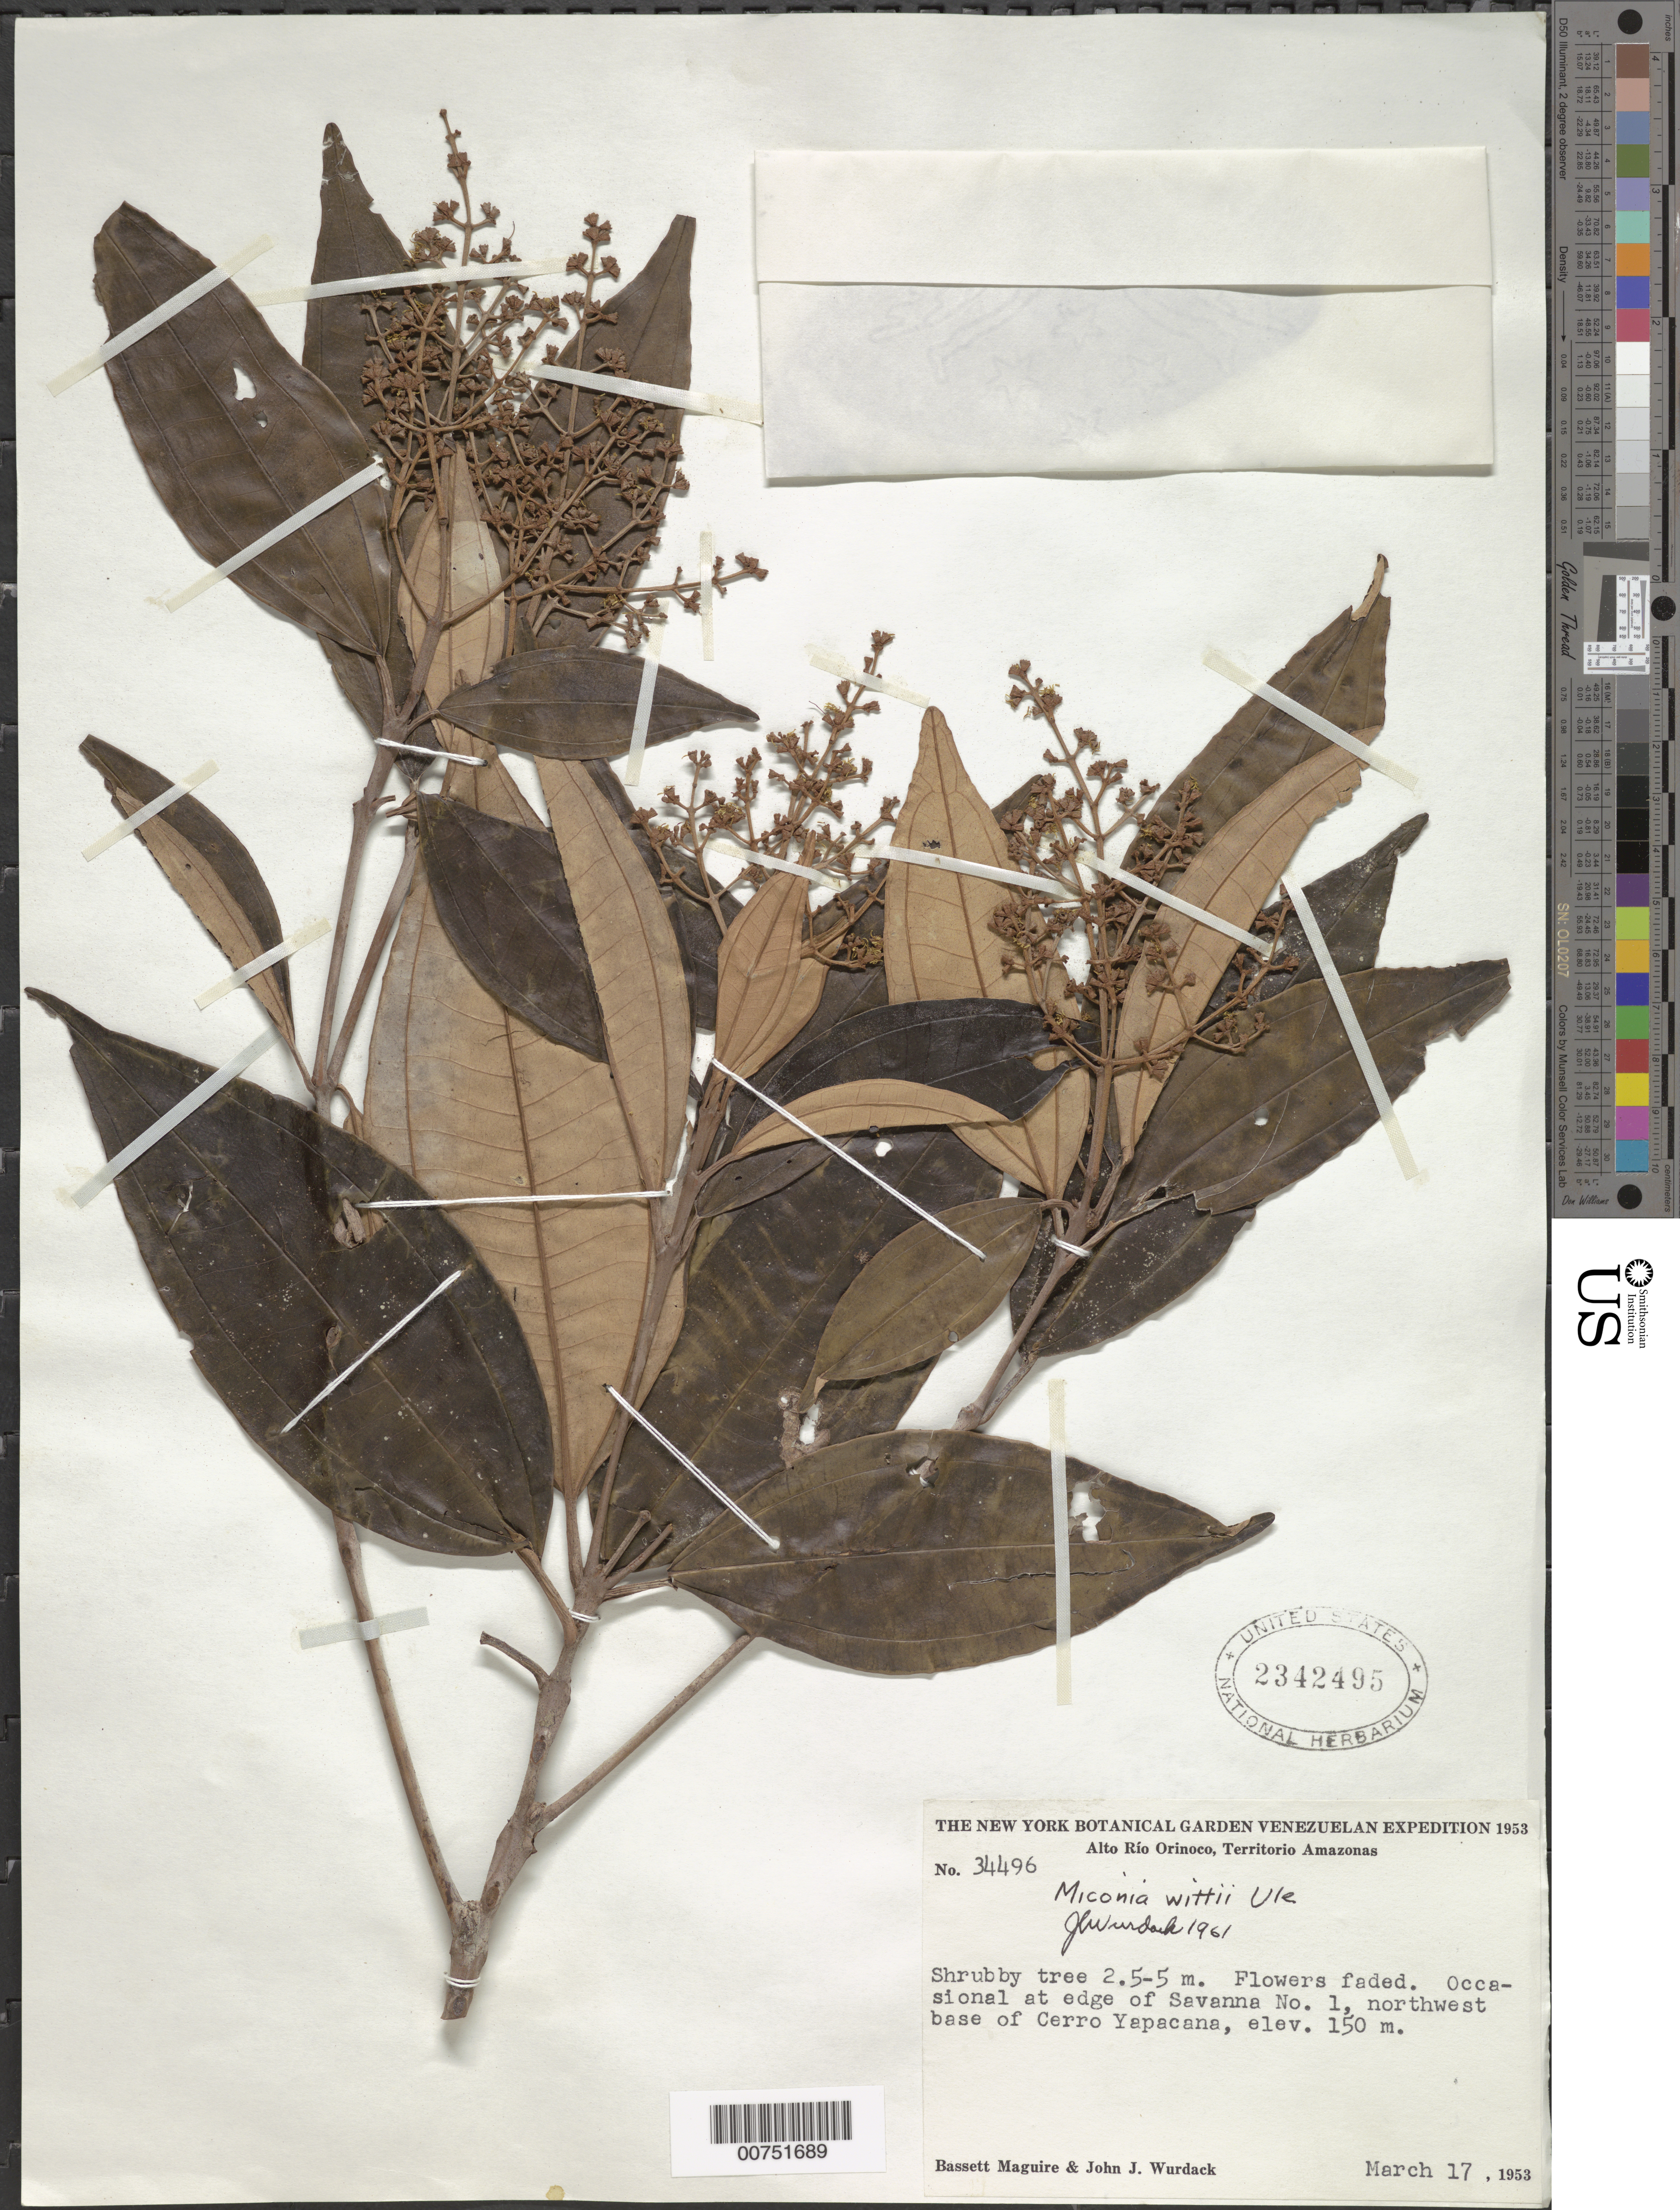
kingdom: Plantae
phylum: Tracheophyta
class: Magnoliopsida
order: Myrtales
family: Melastomataceae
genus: Miconia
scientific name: Miconia wittii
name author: Ule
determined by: Wurdack, John J., (US), US (UNITED STATES)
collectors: B. Maguire & J. J. Wurdack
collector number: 34496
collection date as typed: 17-Mar-53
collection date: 1953-03-17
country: Venezuela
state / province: Amazonas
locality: Alto Río Orinoco, Cerro Yapacána, NW base, Savanna I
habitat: Edge of savanna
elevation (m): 150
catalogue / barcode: US 2342495